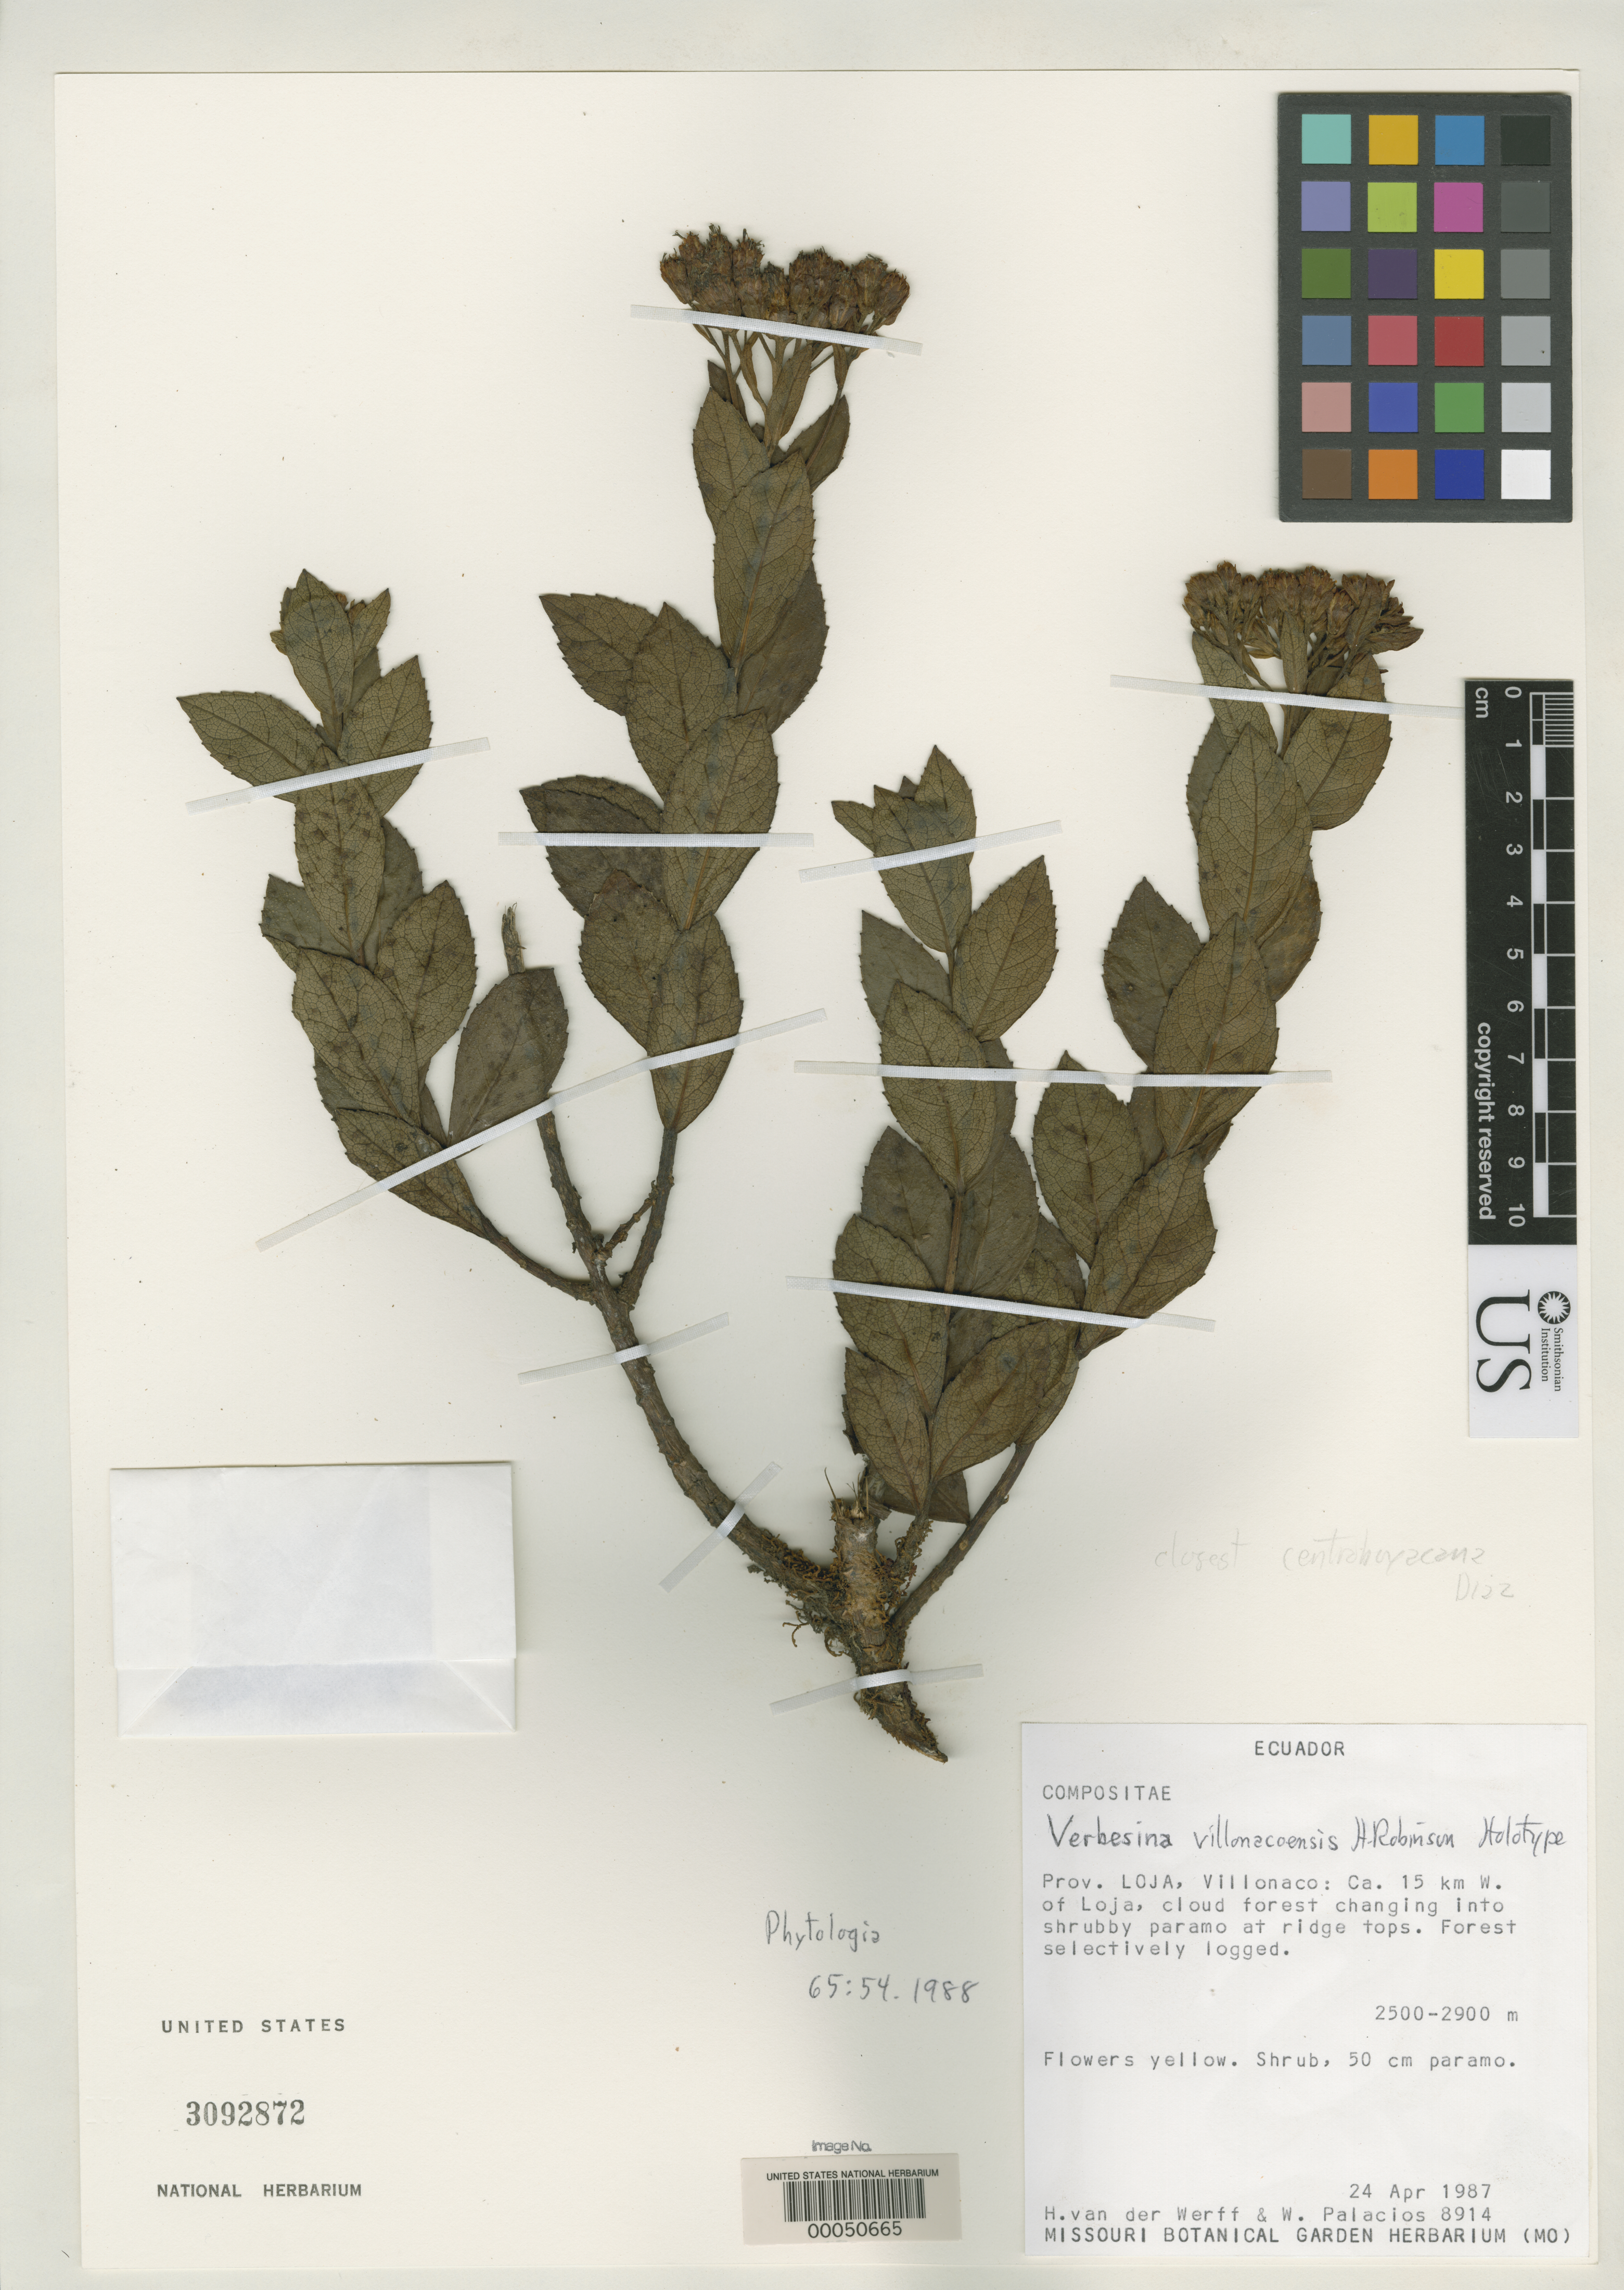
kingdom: Plantae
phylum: Tracheophyta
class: Magnoliopsida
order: Asterales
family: Asteraceae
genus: Verbesina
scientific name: Verbesina villonacoensis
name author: H. Rob.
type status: Holotype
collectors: H. van der Werff & W. Palacios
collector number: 8914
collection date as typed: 24 Apr 1987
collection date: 1987-04-24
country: Ecuador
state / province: Loja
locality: Villanaco, ca 15 km W ofLoja.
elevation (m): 2500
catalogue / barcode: US 3092872